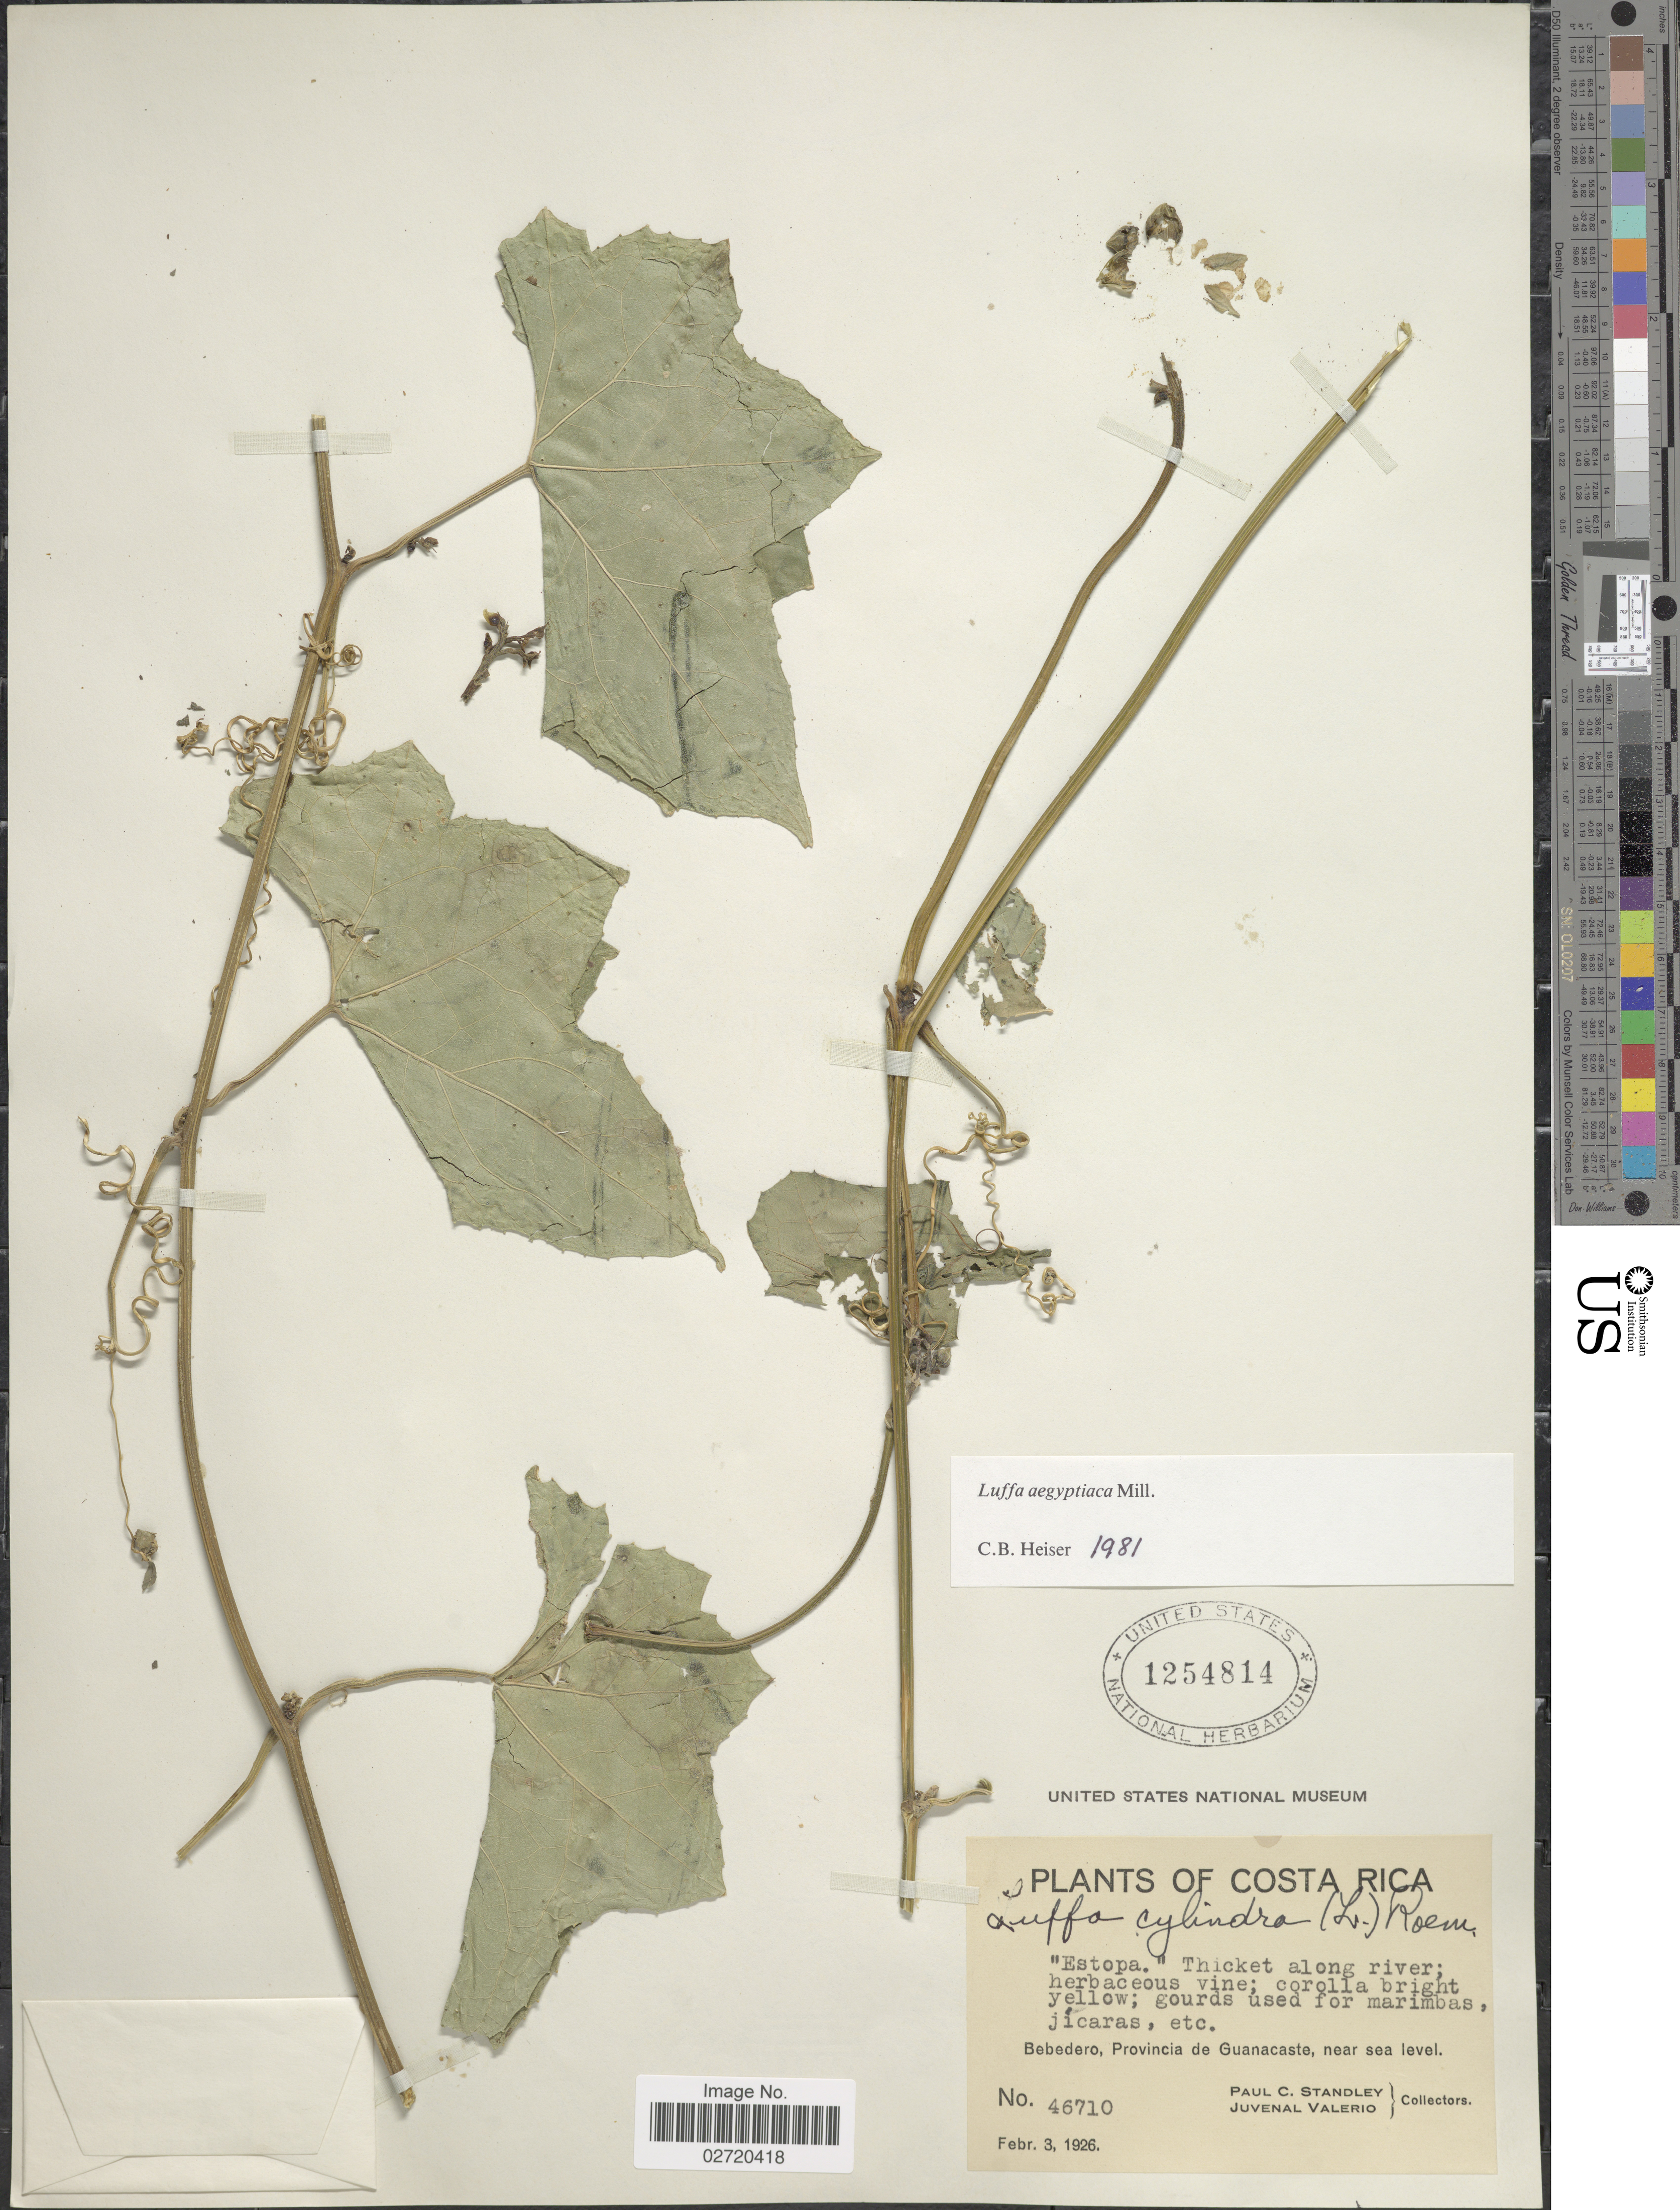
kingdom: Plantae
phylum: Tracheophyta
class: Magnoliopsida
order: Cucurbitales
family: Cucurbitaceae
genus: Luffa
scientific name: Luffa aegyptiaca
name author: Mill.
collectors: P. C. Standley & J. Valerio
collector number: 46710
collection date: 1926-02-03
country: Costa Rica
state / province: Guanacaste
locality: Bebedero, Provincia de Guanacaste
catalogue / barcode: US 1254814